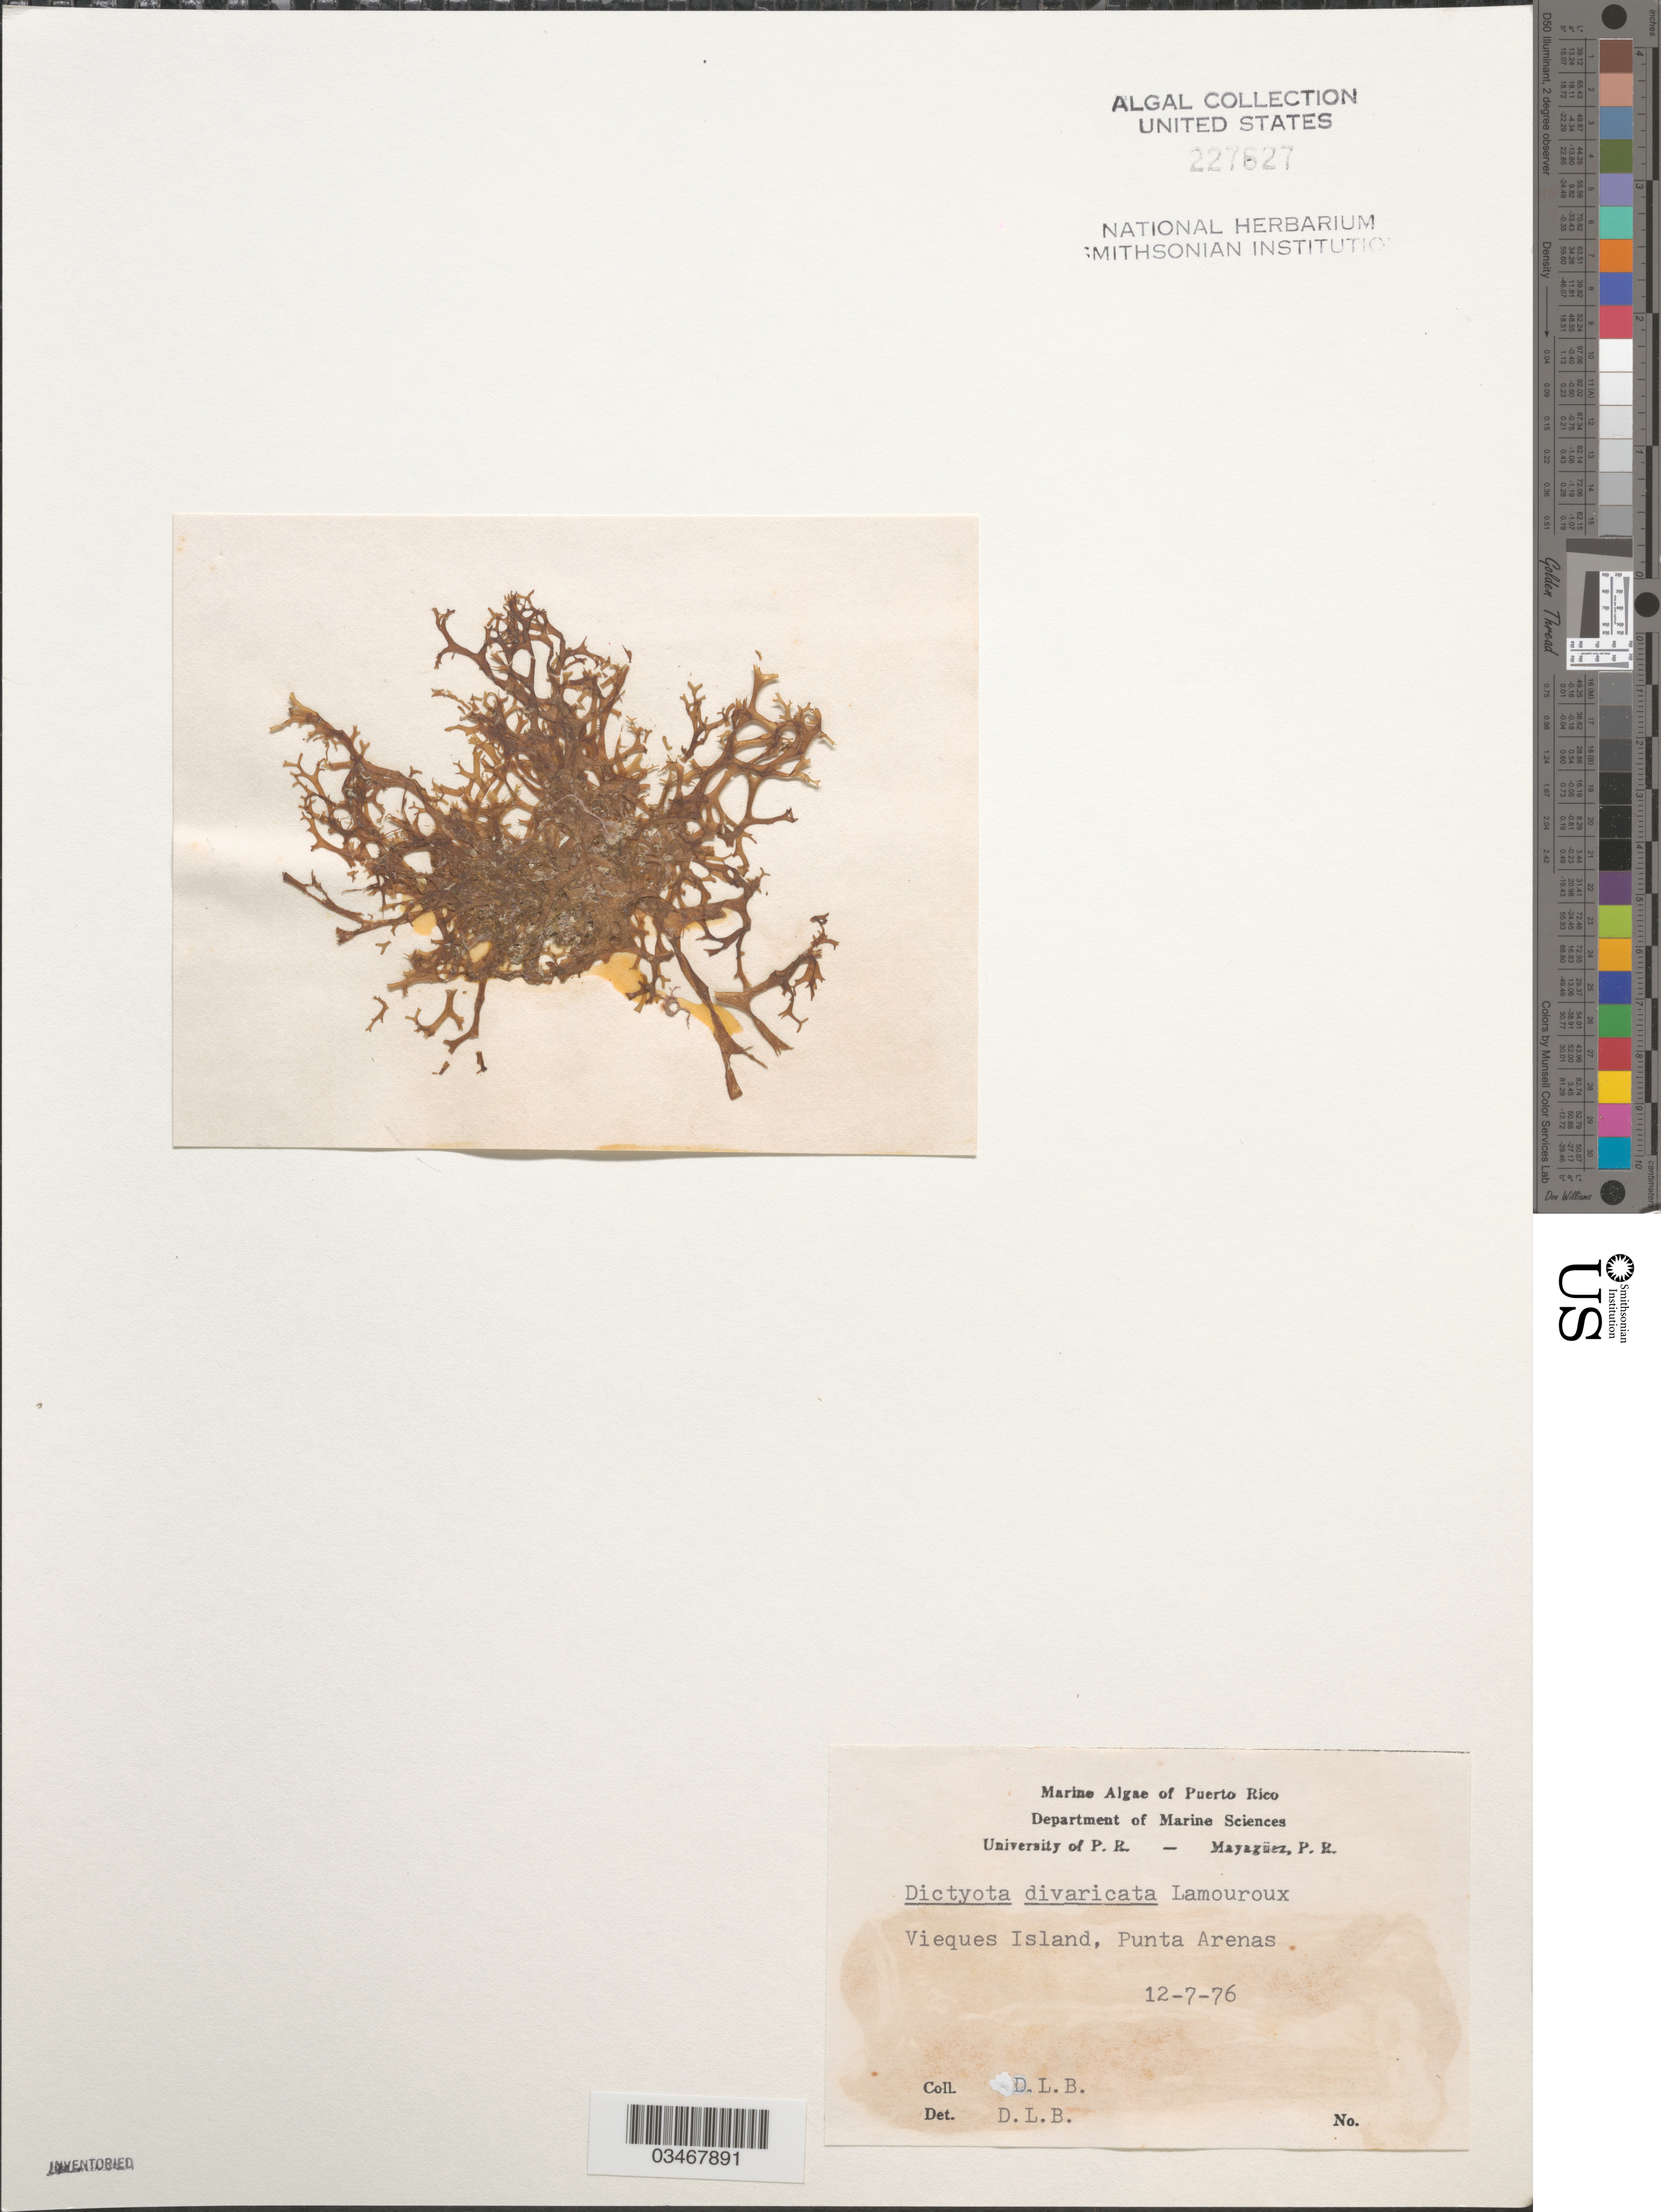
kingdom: Chromista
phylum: Ochrophyta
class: Phaeophyceae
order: Dictyotales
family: Dictyotaceae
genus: Dictyota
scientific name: Dictyota divaricata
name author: J.V.Lamouroux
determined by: Ballantine, D. L.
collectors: D.L. Ballantine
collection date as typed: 07 Dec 1976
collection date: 1976-12-07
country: Puerto Rico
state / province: Mayagüez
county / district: Punta Arenas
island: Vieques Island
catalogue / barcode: US 227627